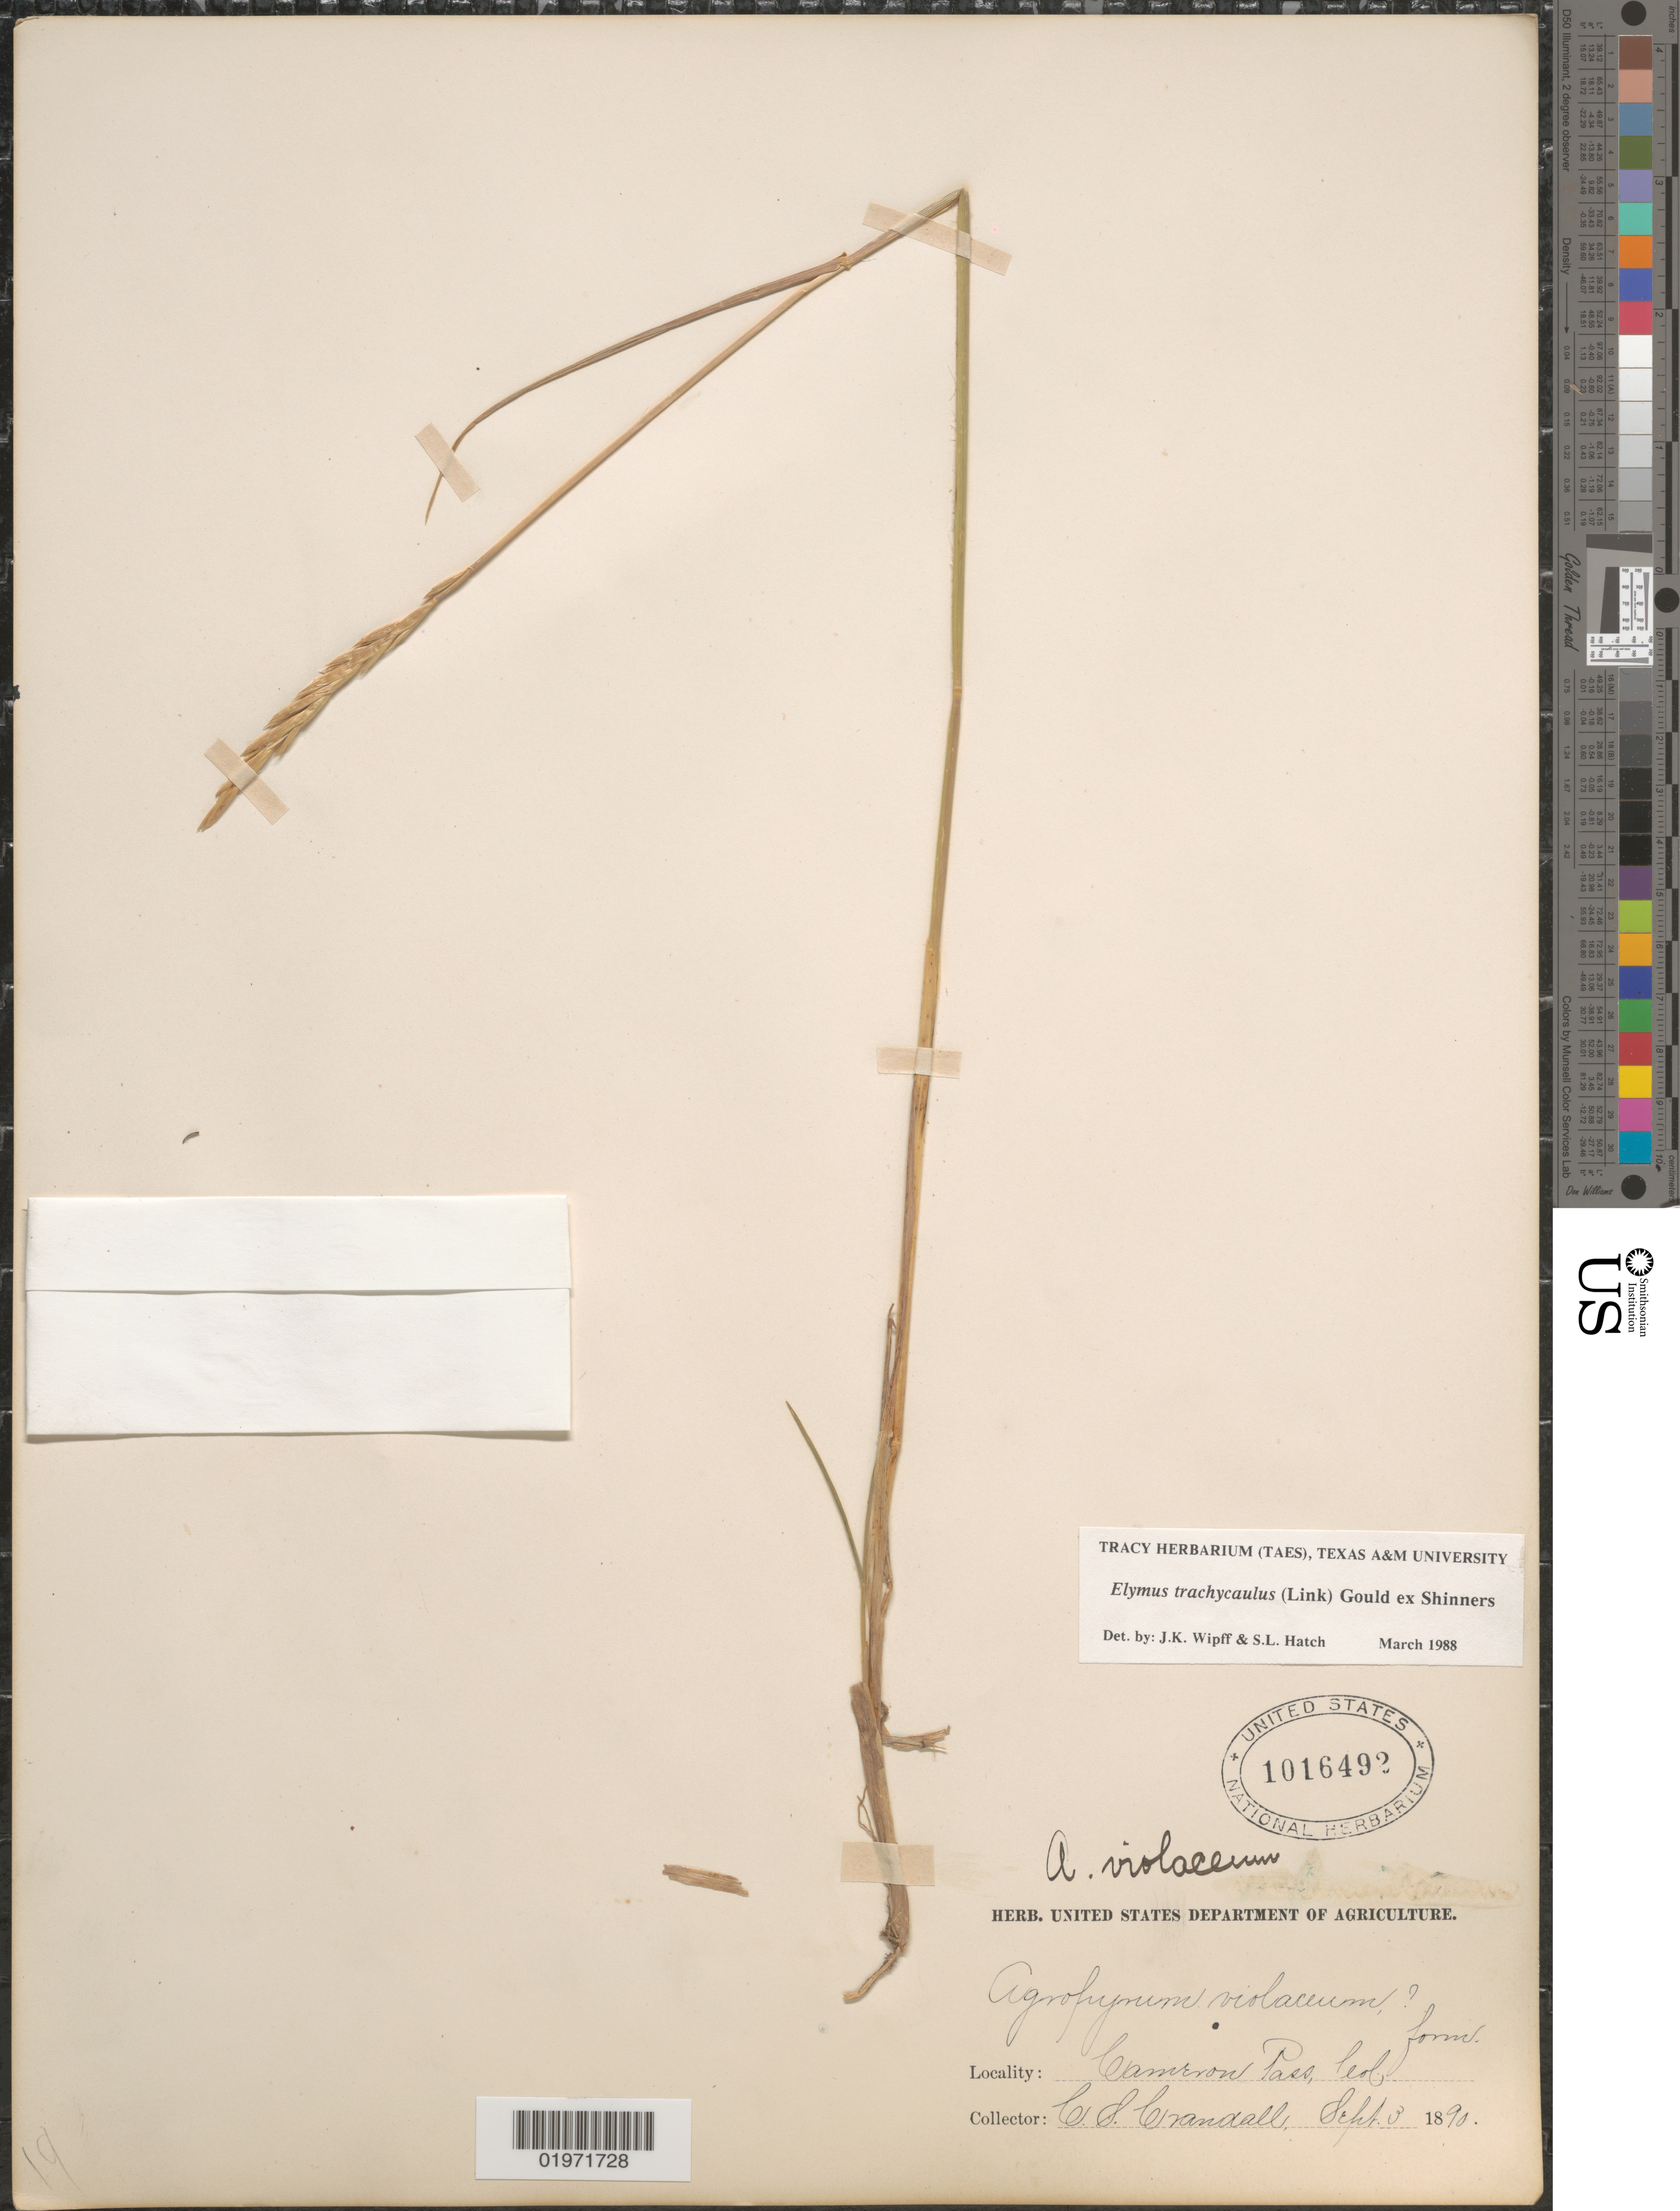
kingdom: Plantae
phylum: Tracheophyta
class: Liliopsida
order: Poales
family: Poaceae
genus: Elymus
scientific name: Elymus trachycaulus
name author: (Link) Gould ex Shinners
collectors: C. Crandall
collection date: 1890-09-03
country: United States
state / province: Colorado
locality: Cameron Pass.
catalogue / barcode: US 1016492